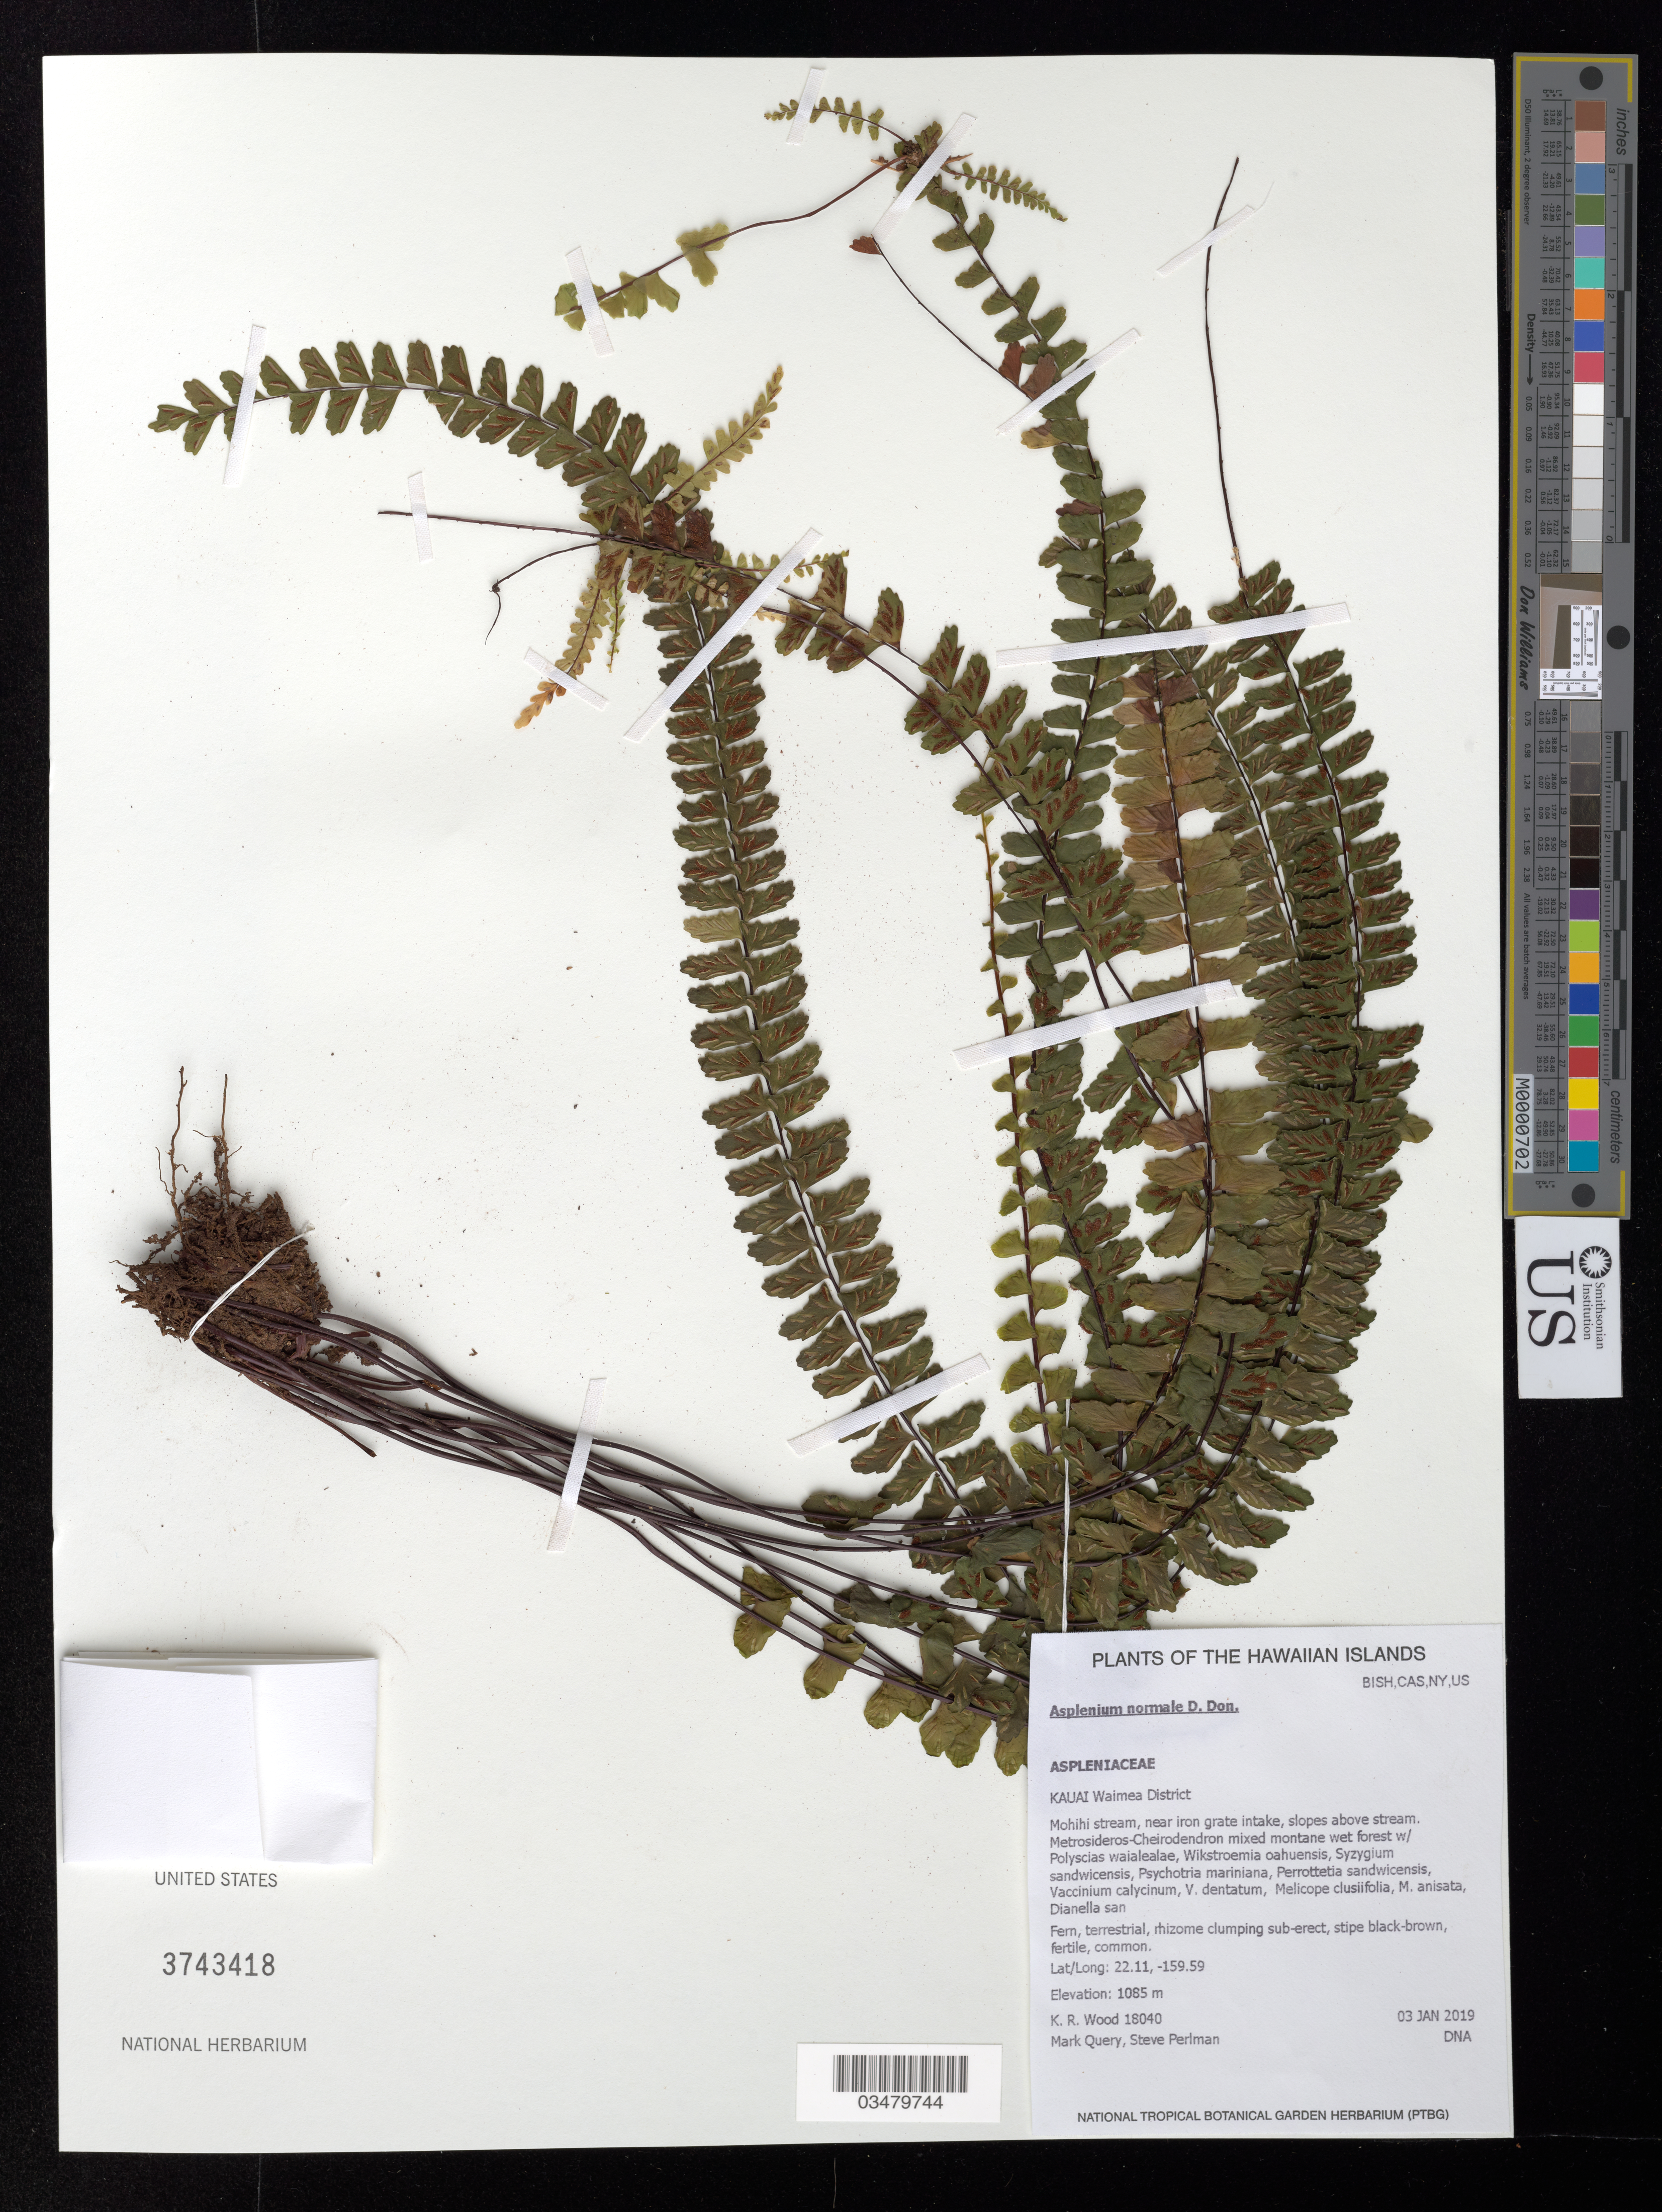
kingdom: Plantae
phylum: Tracheophyta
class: Polypodiopsida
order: Polypodiales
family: Aspleniaceae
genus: Asplenium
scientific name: Asplenium normale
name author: D. Don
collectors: K. R. Wood, M. Query & S. P. Perlman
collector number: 18040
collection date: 2019-01-03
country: United States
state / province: Hawaii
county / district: Kauai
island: Kaua'i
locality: Waimea District, Mohihi Stream, near iron grate intake, slopes above stream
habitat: Mixed, montane wet forest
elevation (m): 1085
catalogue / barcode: US 3743418